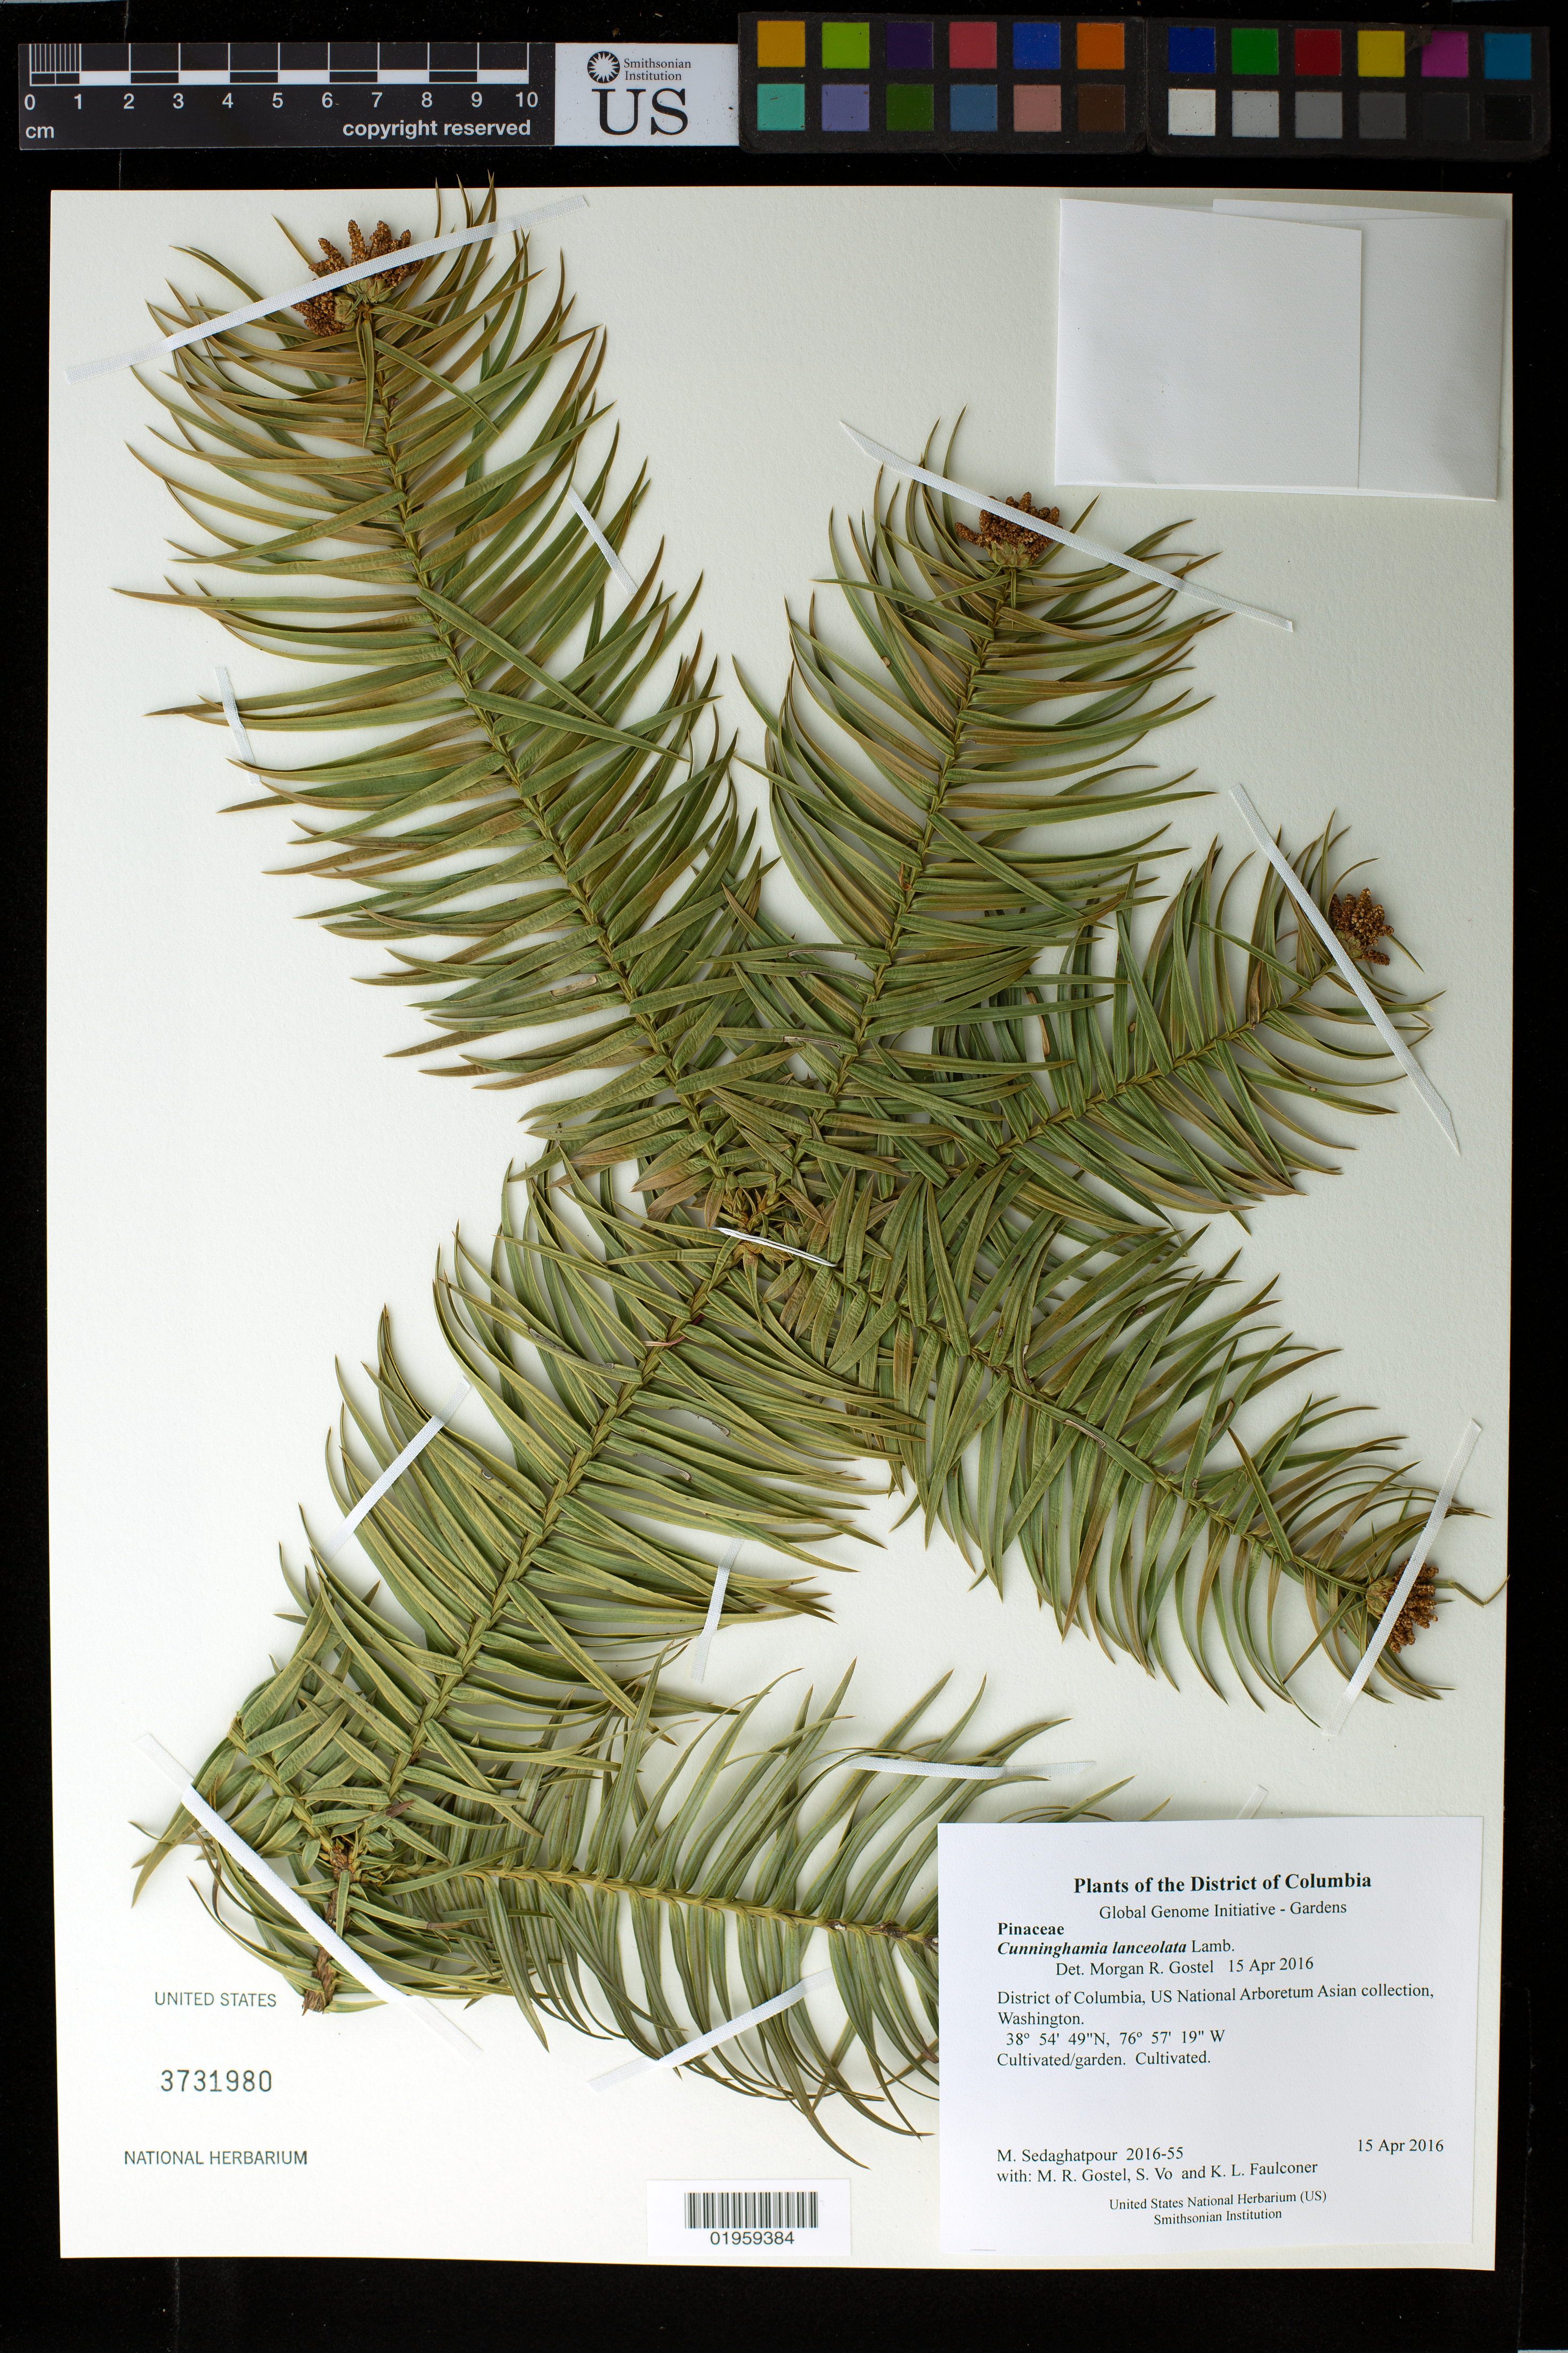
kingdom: Plantae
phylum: Tracheophyta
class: Pinopsida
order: Pinales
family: Cupressaceae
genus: Cunninghamia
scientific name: Cunninghamia lanceolata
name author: (Lamb.) Hook.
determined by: Gostel, Morgan R., (BRIT), Botanical Research Institute of Texas (UNITED STATES)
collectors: M. Sedaghatpour, M. R. Gostel, S. Vo & K. L. Faulconer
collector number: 2016-55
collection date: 2016-04-15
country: United States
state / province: District of Columbia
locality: US National Arboretum Asian collection, Washington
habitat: Cultivated/garden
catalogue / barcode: US 3731980